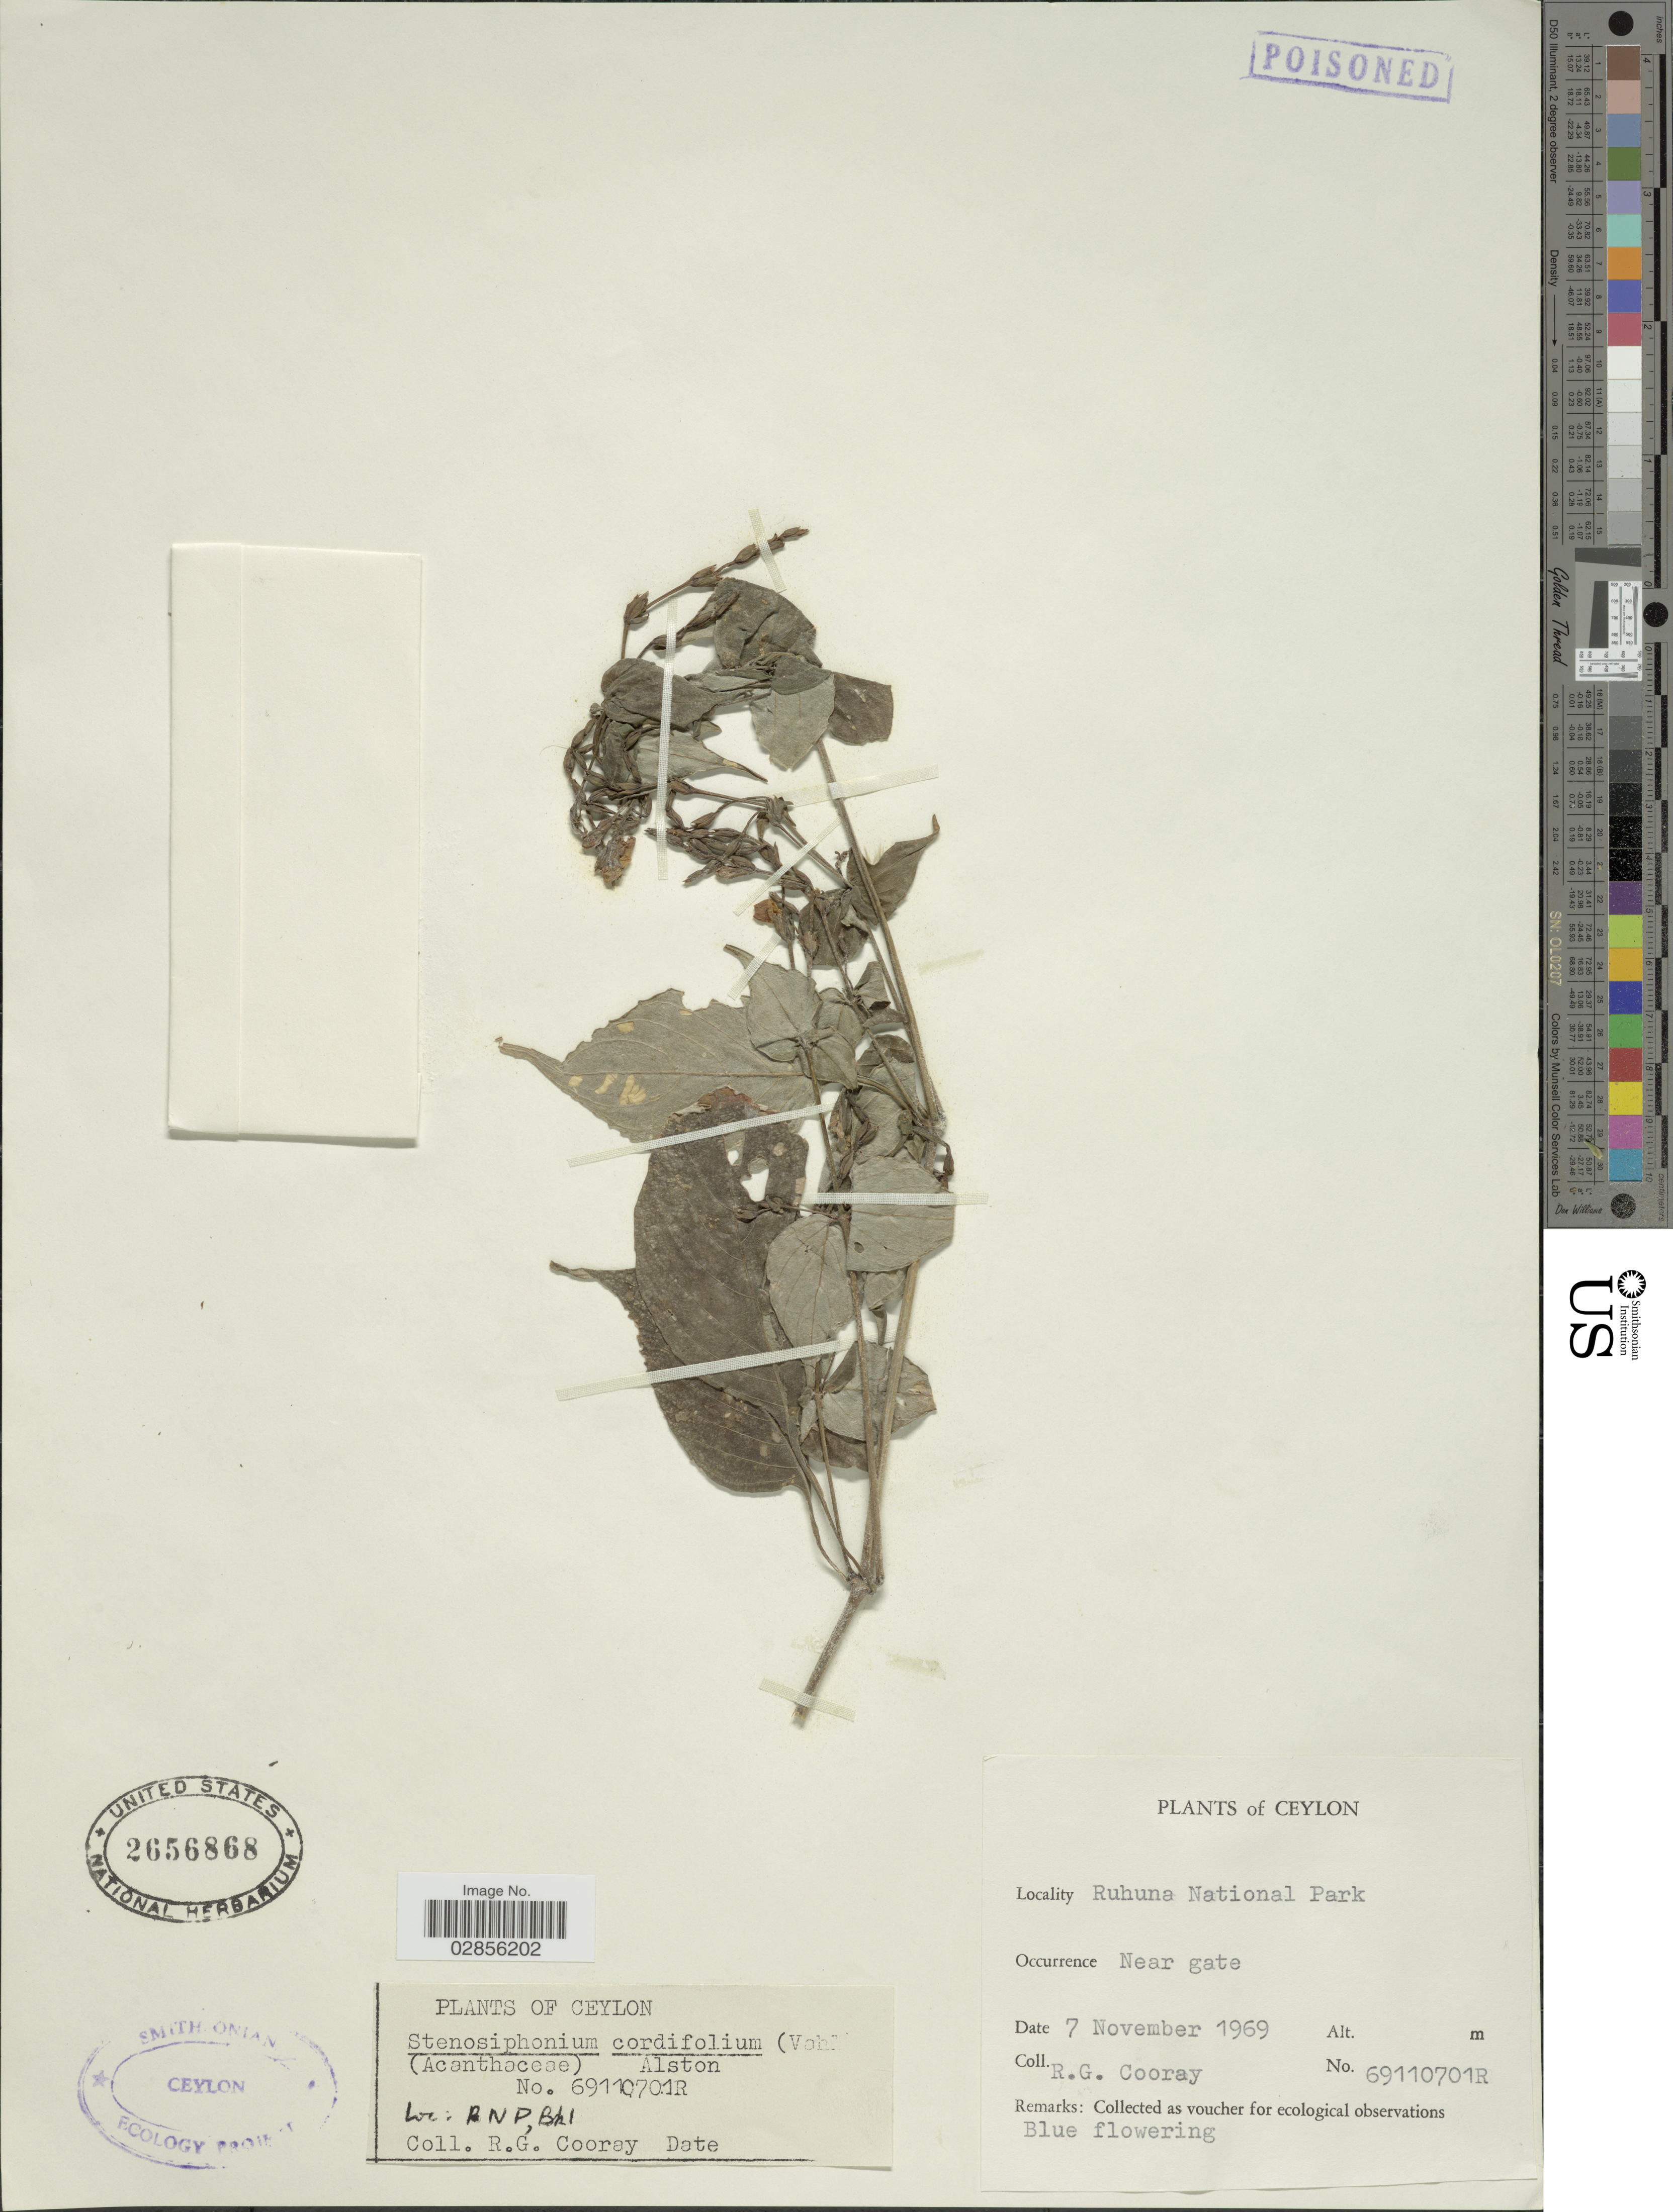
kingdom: Plantae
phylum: Tracheophyta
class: Magnoliopsida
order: Lamiales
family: Acanthaceae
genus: Stenosiphonium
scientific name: Stenosiphonium cordifolium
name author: (Vahl) Alston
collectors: R. Cooray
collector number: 69110701R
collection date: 1969-11-07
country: Sri Lanka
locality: Ceylon. Ruhuna National Park. Near gate.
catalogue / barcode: US 2656868